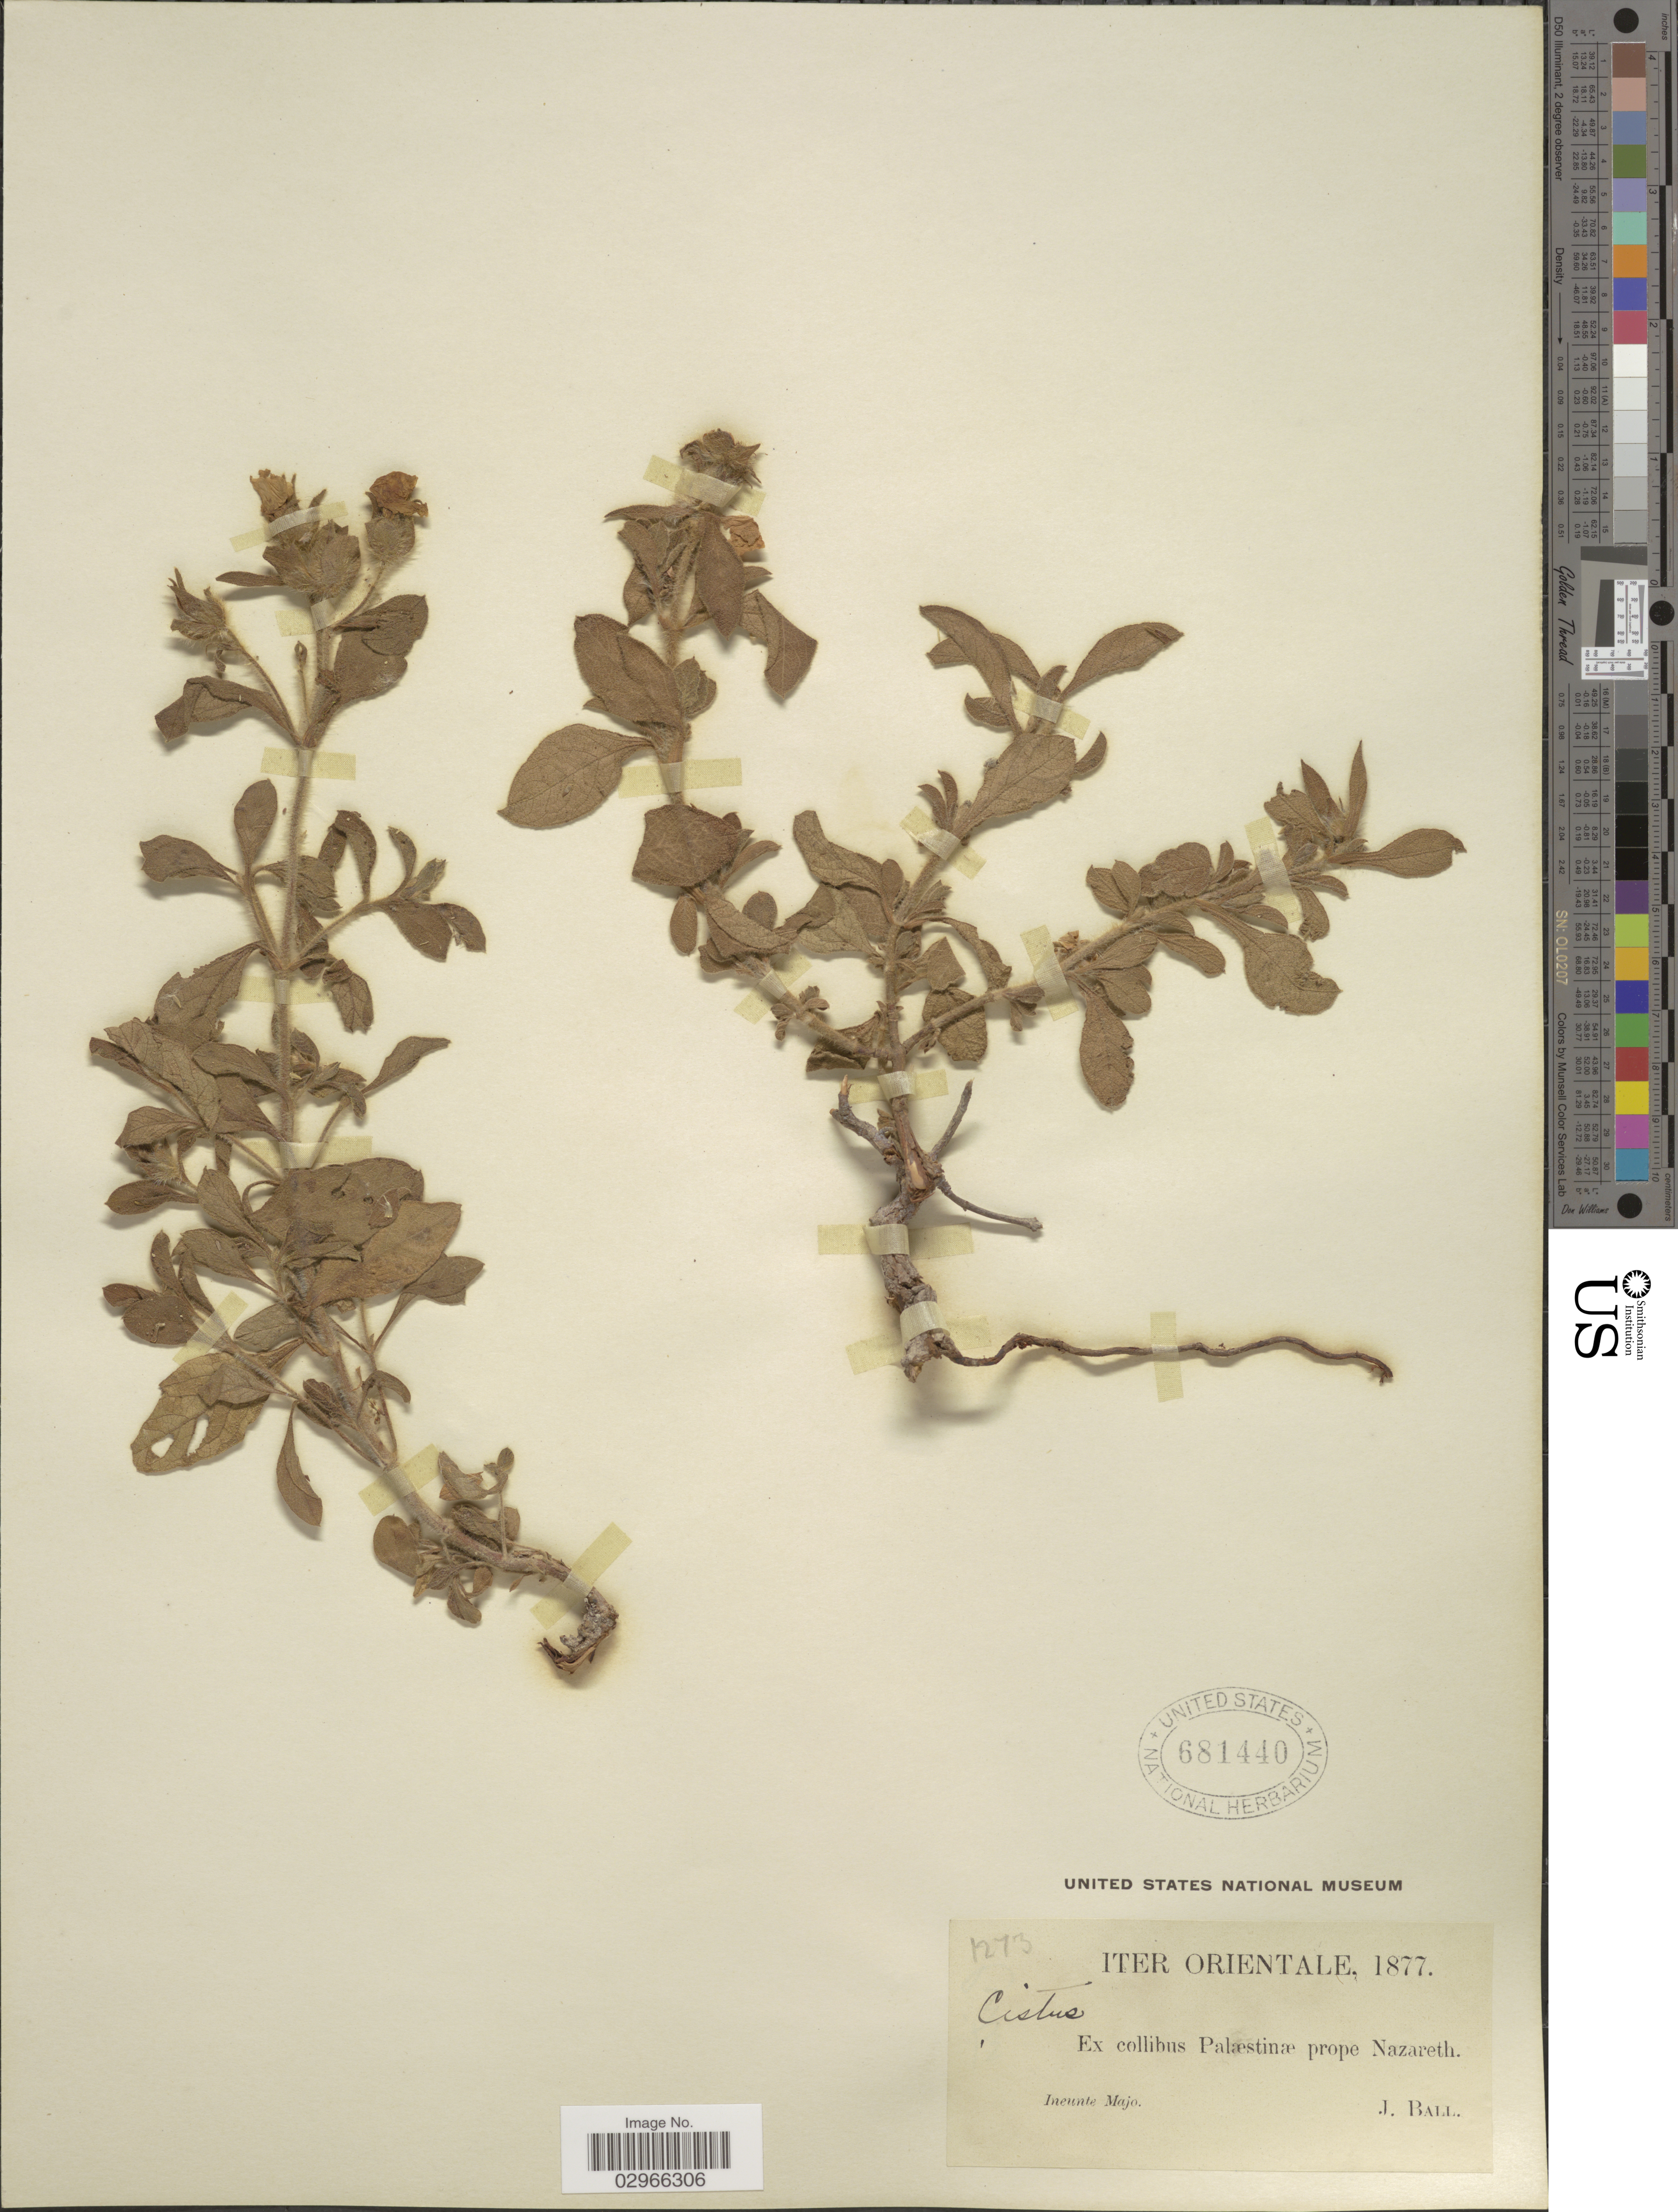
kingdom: Plantae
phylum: Tracheophyta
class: Magnoliopsida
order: Malvales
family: Cistaceae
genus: Cistus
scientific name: Cistus sp.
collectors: J. Ball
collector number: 1273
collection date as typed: Ineunte Majo 1877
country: Israel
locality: Orientale. Ex collibus Palæstinæ prope Nazareth.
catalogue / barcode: US 681440